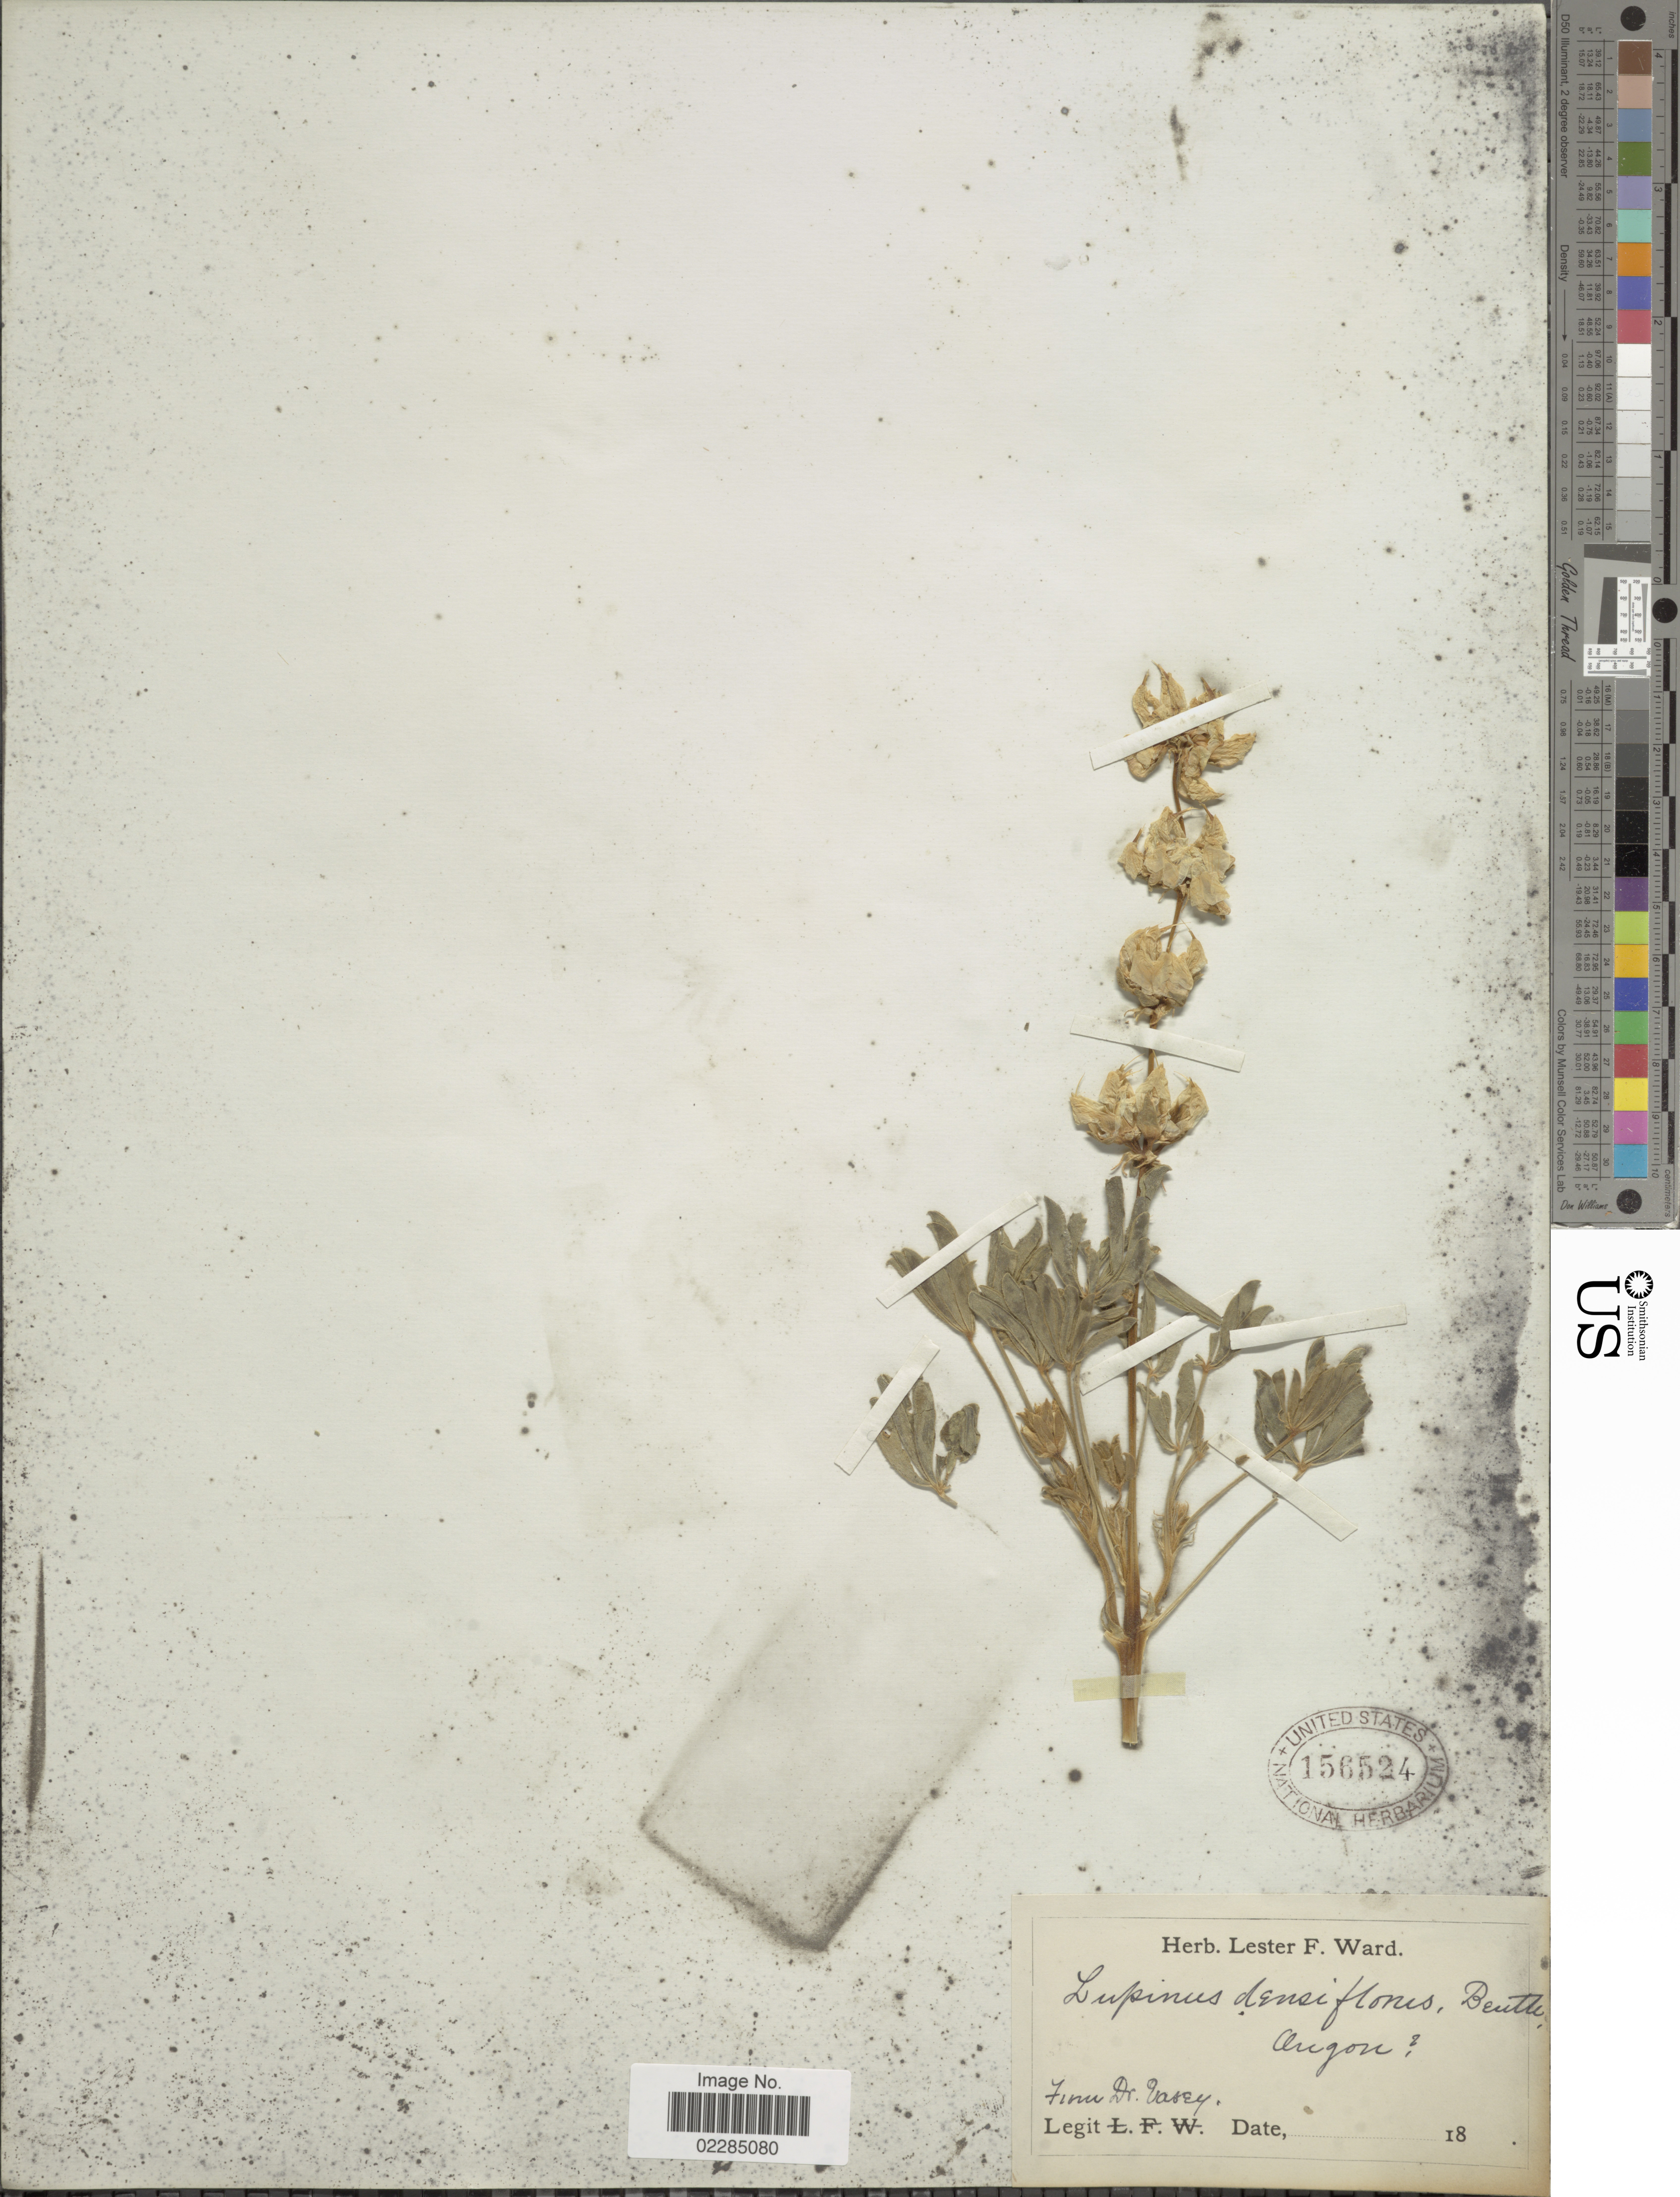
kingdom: Plantae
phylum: Tracheophyta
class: Magnoliopsida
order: Fabales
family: Fabaceae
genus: Lupinus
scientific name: Lupinus densiflorus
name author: Benth.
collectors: Vasey, --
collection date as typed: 18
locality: Angon [unsure placement]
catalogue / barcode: US 156524